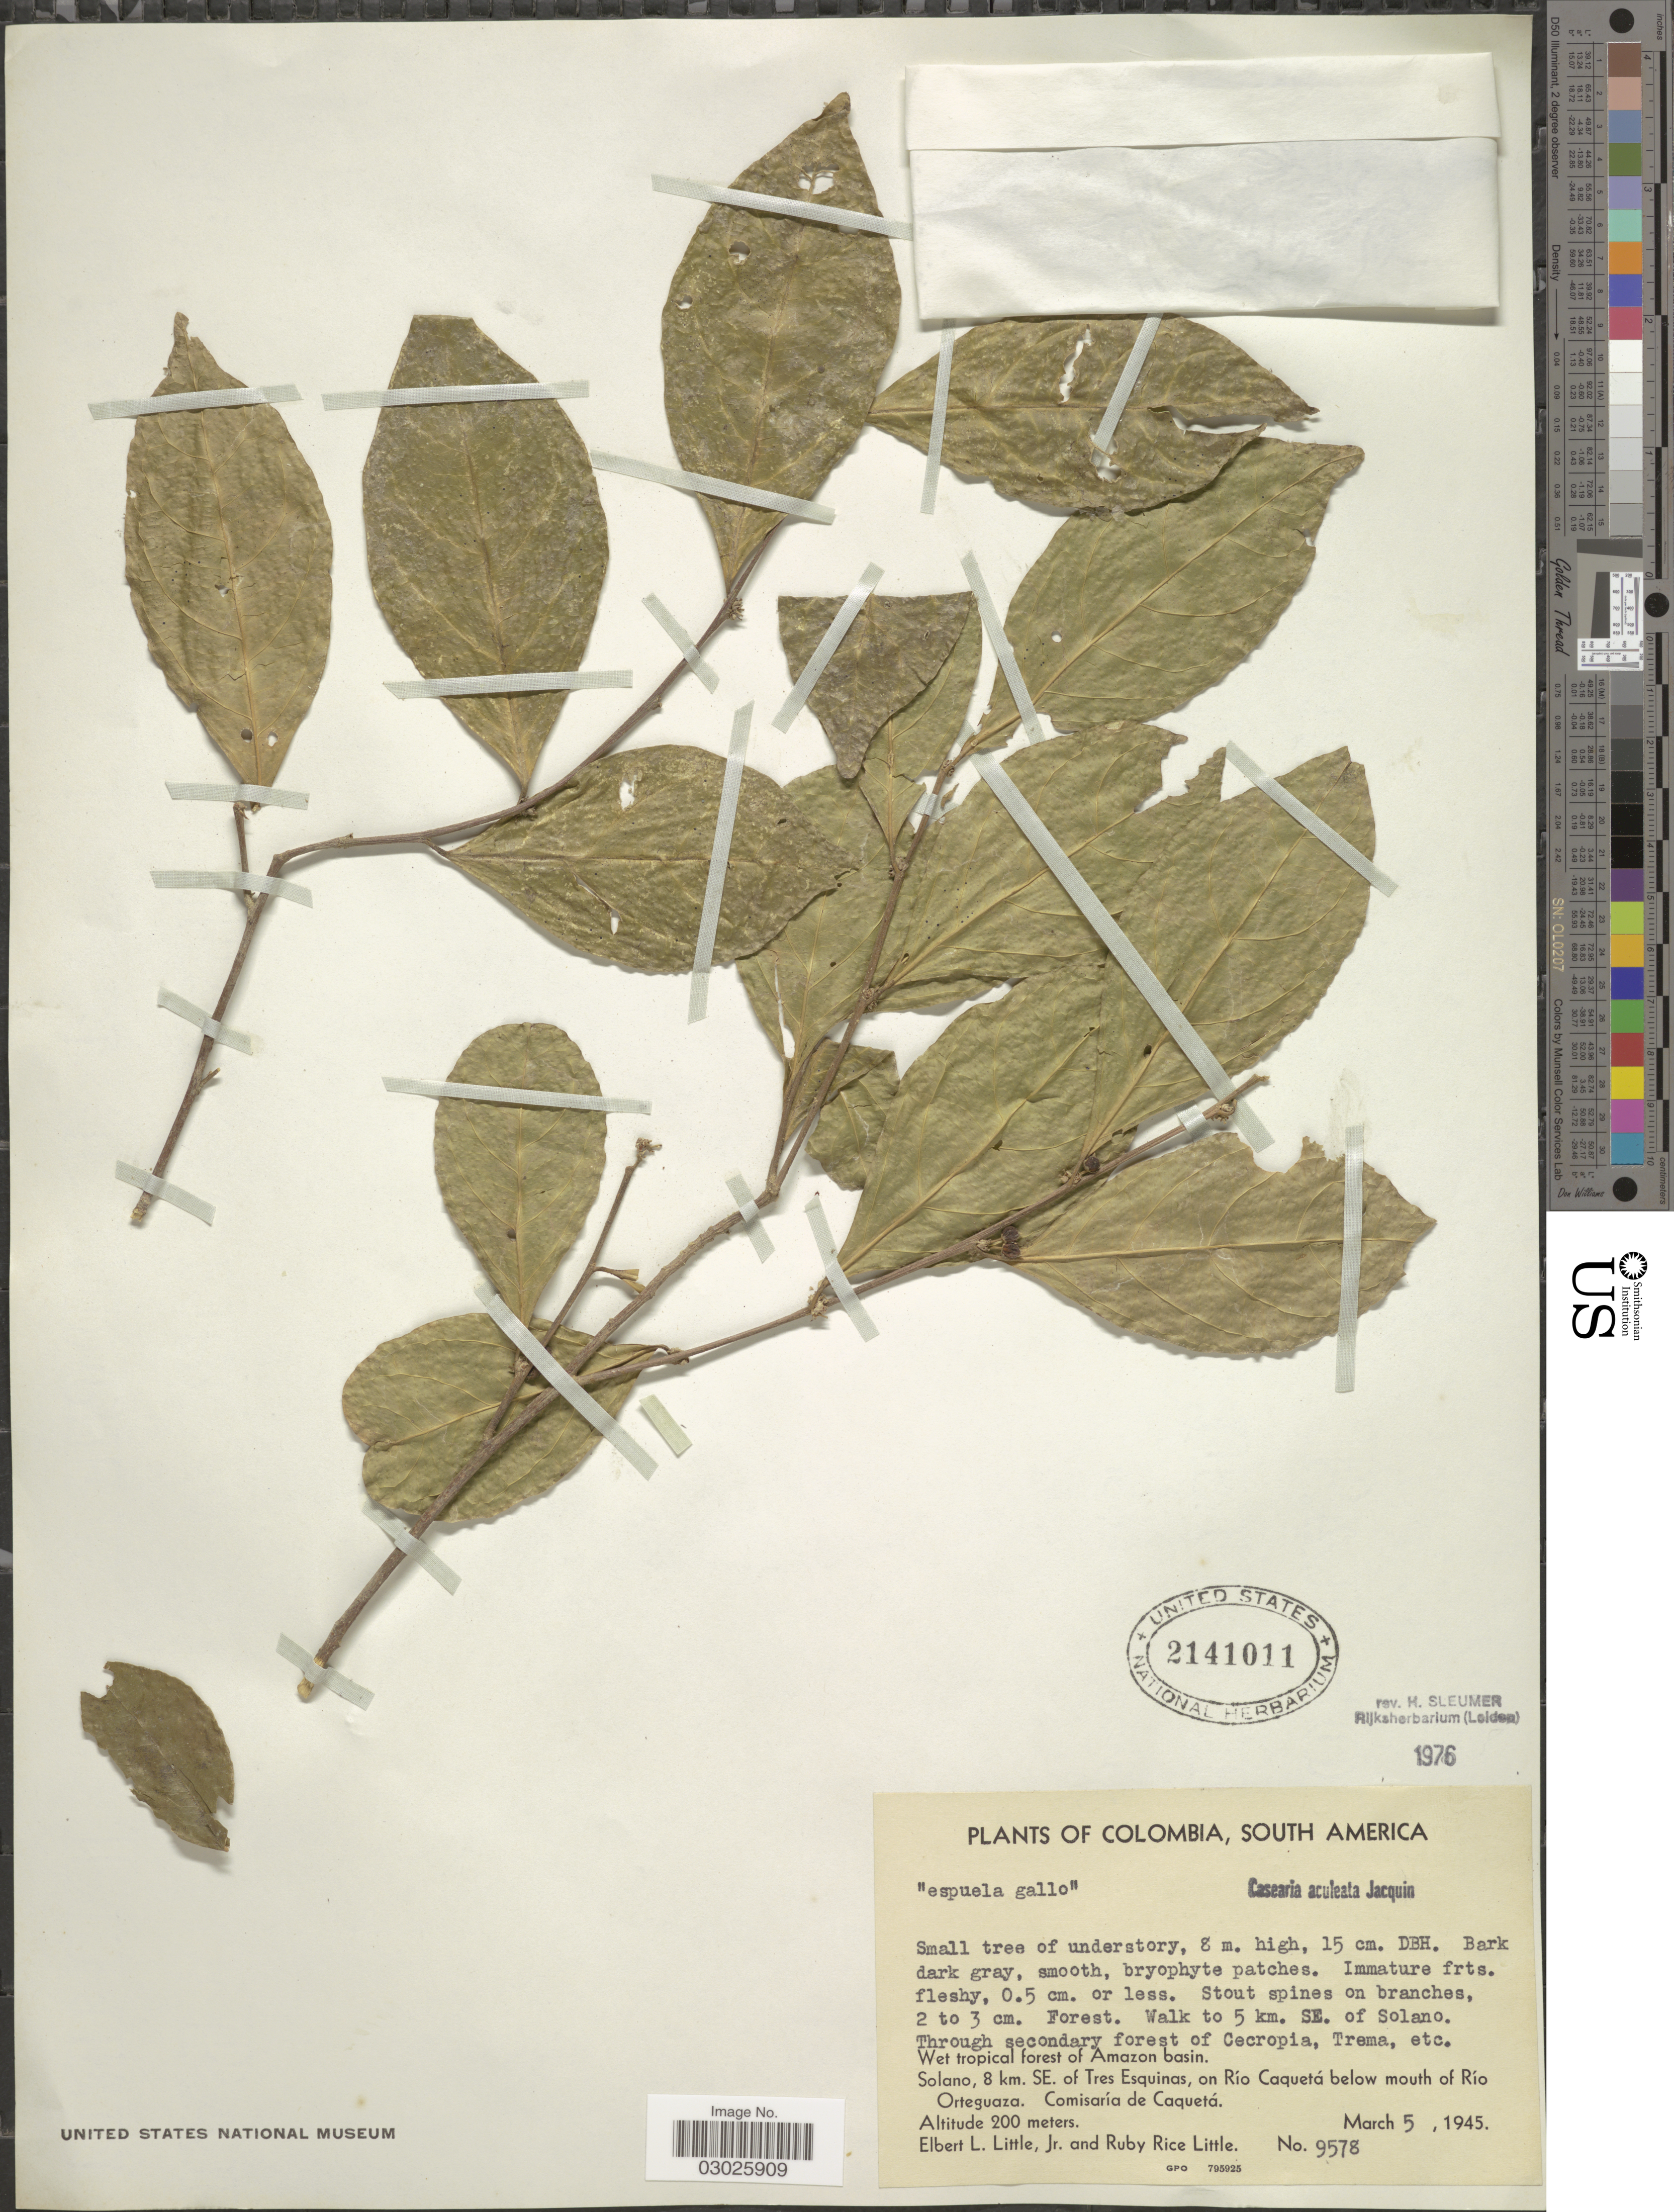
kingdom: Plantae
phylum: Tracheophyta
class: Magnoliopsida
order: Malpighiales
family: Salicaceae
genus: Casearia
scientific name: Casearia aculeata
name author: Jacq.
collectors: E. L. Little & R. R. Little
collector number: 9578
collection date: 1945-03-05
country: Colombia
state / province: Caquetá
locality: Walk to 5 km. SE. of Solano. Through secondary forest of Cecropia, Trema, etc. Wet tropical forest of Amazon basin. Solano, 8 km. SE. of Tres Esquinas, on Río Caquetá below mouth of Río Orteguaza. Comisaría de Caquetá.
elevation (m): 200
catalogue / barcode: US 2141011